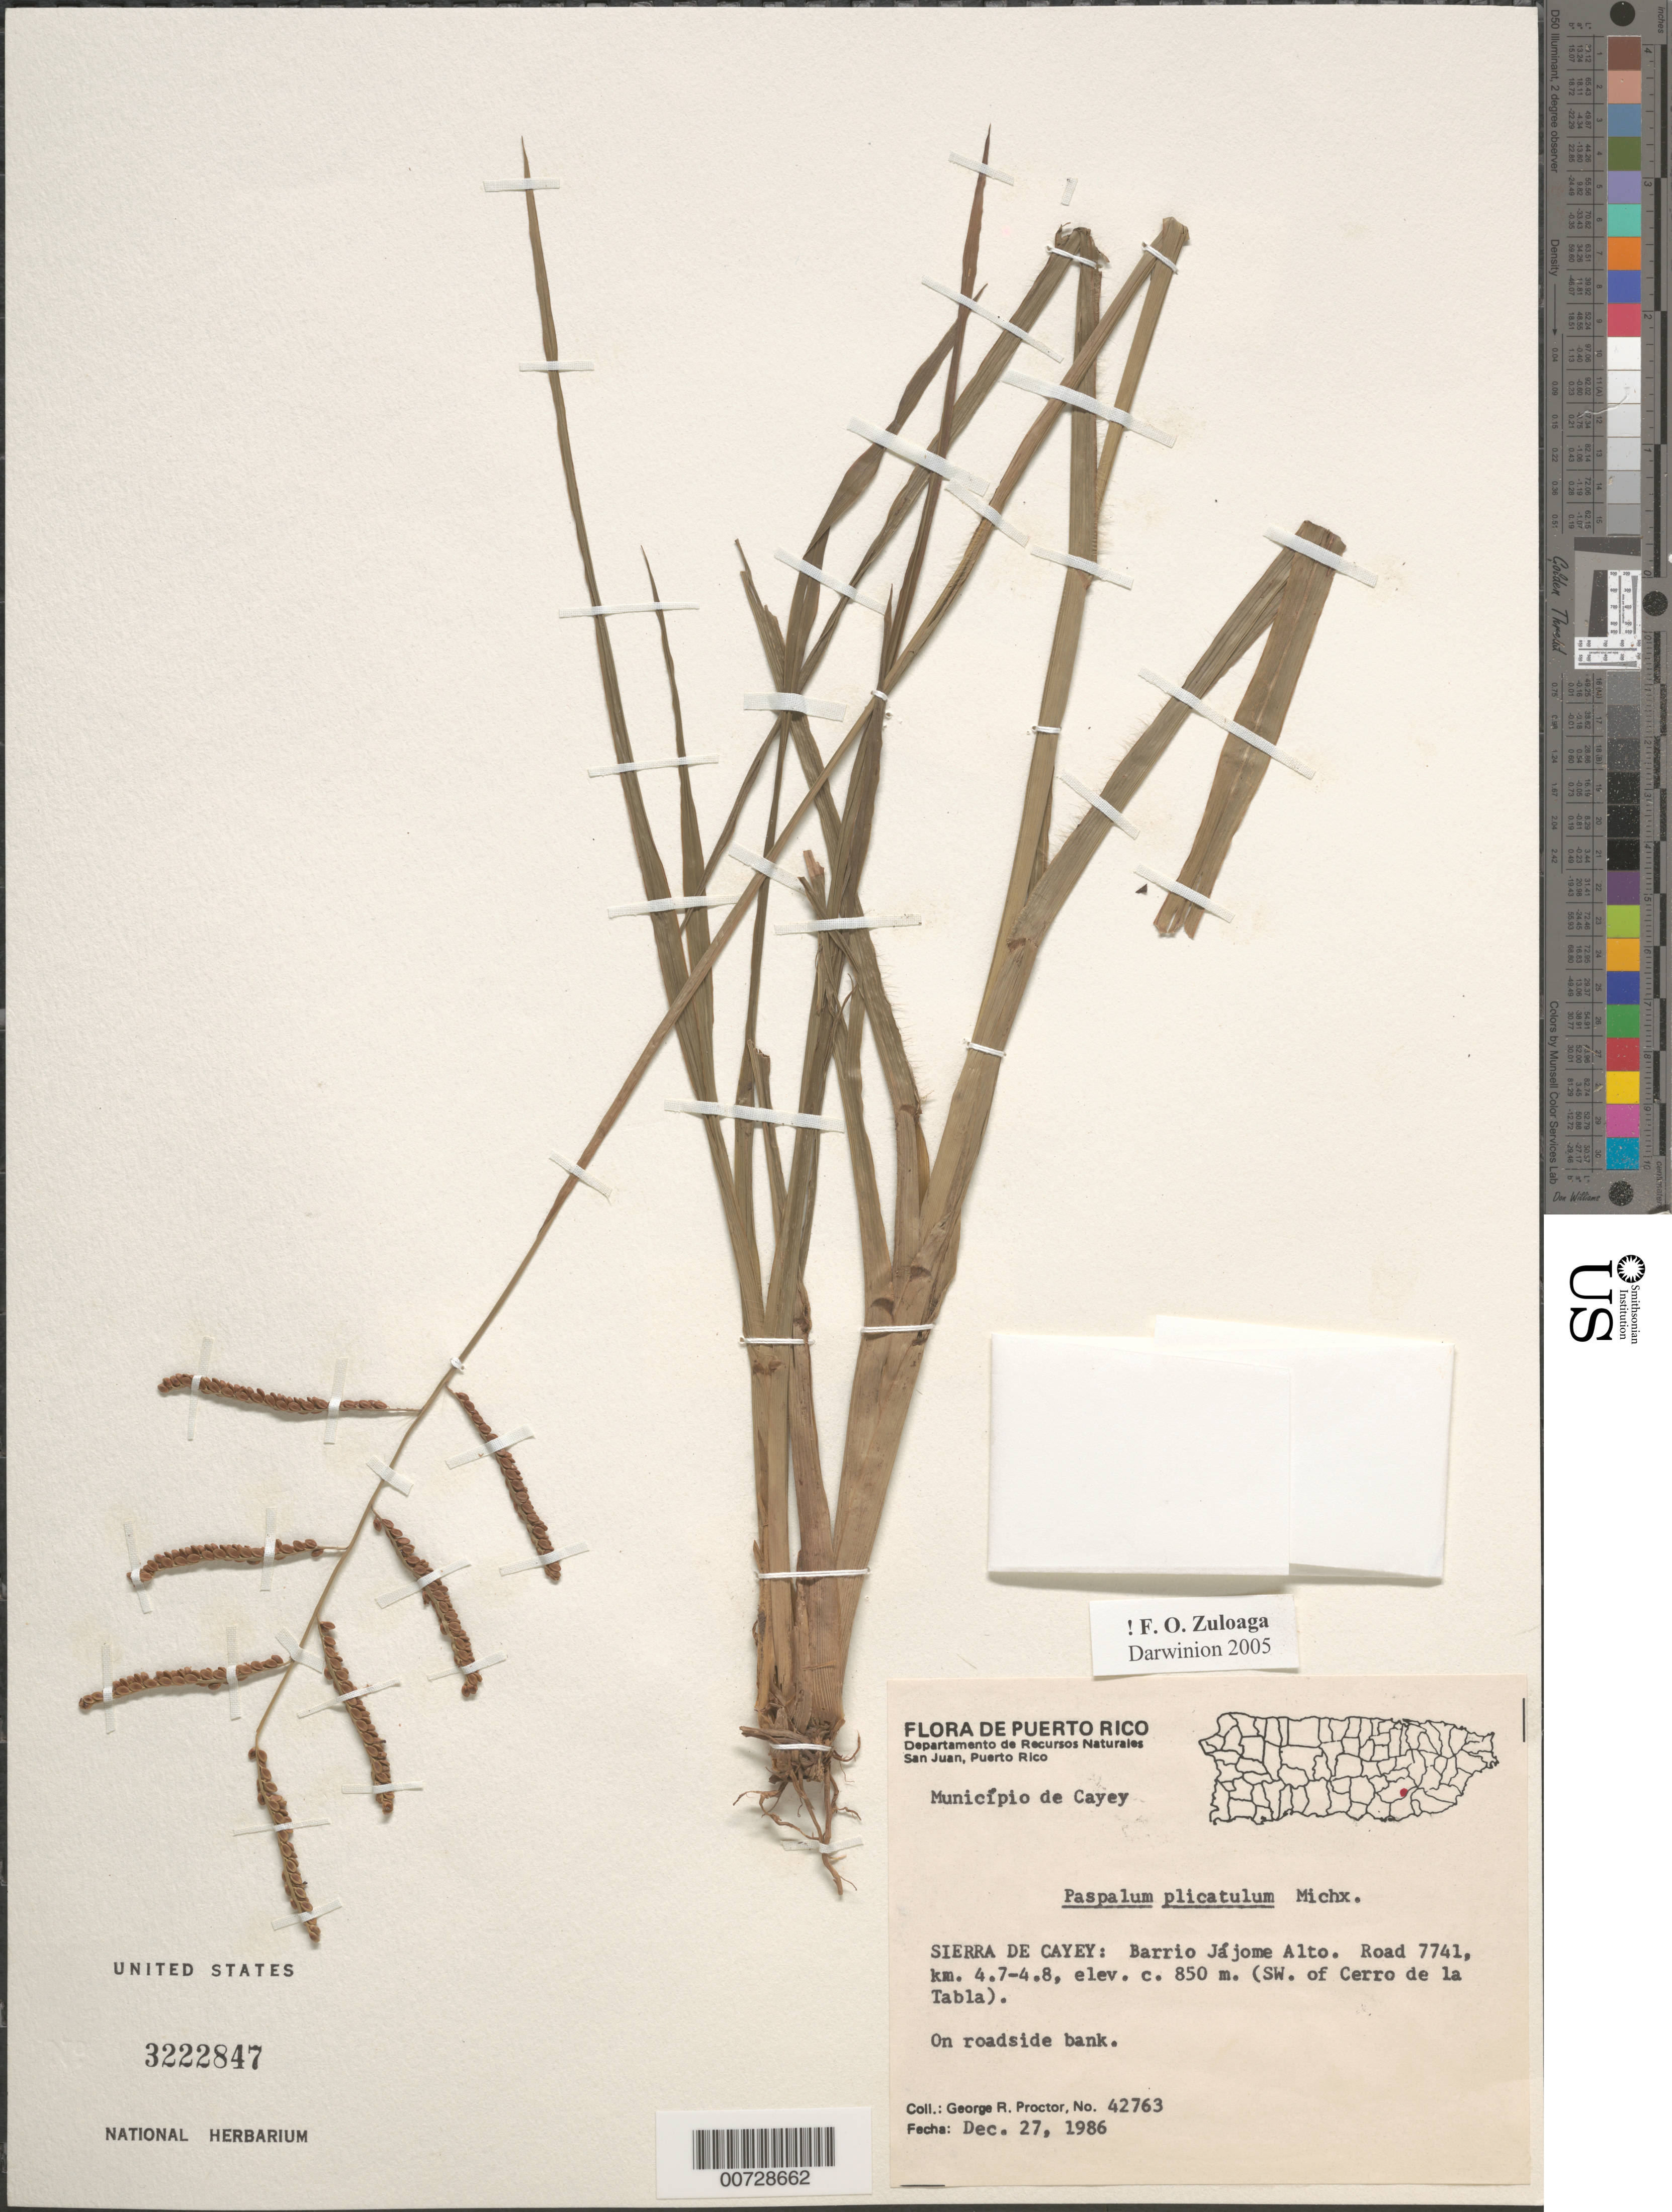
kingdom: Plantae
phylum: Tracheophyta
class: Liliopsida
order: Poales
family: Poaceae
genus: Paspalum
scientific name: Paspalum plicatulum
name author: Michx.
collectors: G. R. Proctor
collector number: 42763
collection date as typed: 27 Dec 1986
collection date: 1986-12-27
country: Puerto Rico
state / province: Cayey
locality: Sierra de Cayey: Barrio Jájome Alto. Road 7741, km 4.7-4.8 (SW of Cerro de la Tabla)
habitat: On roadside bank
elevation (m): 850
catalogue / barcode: US 3222847